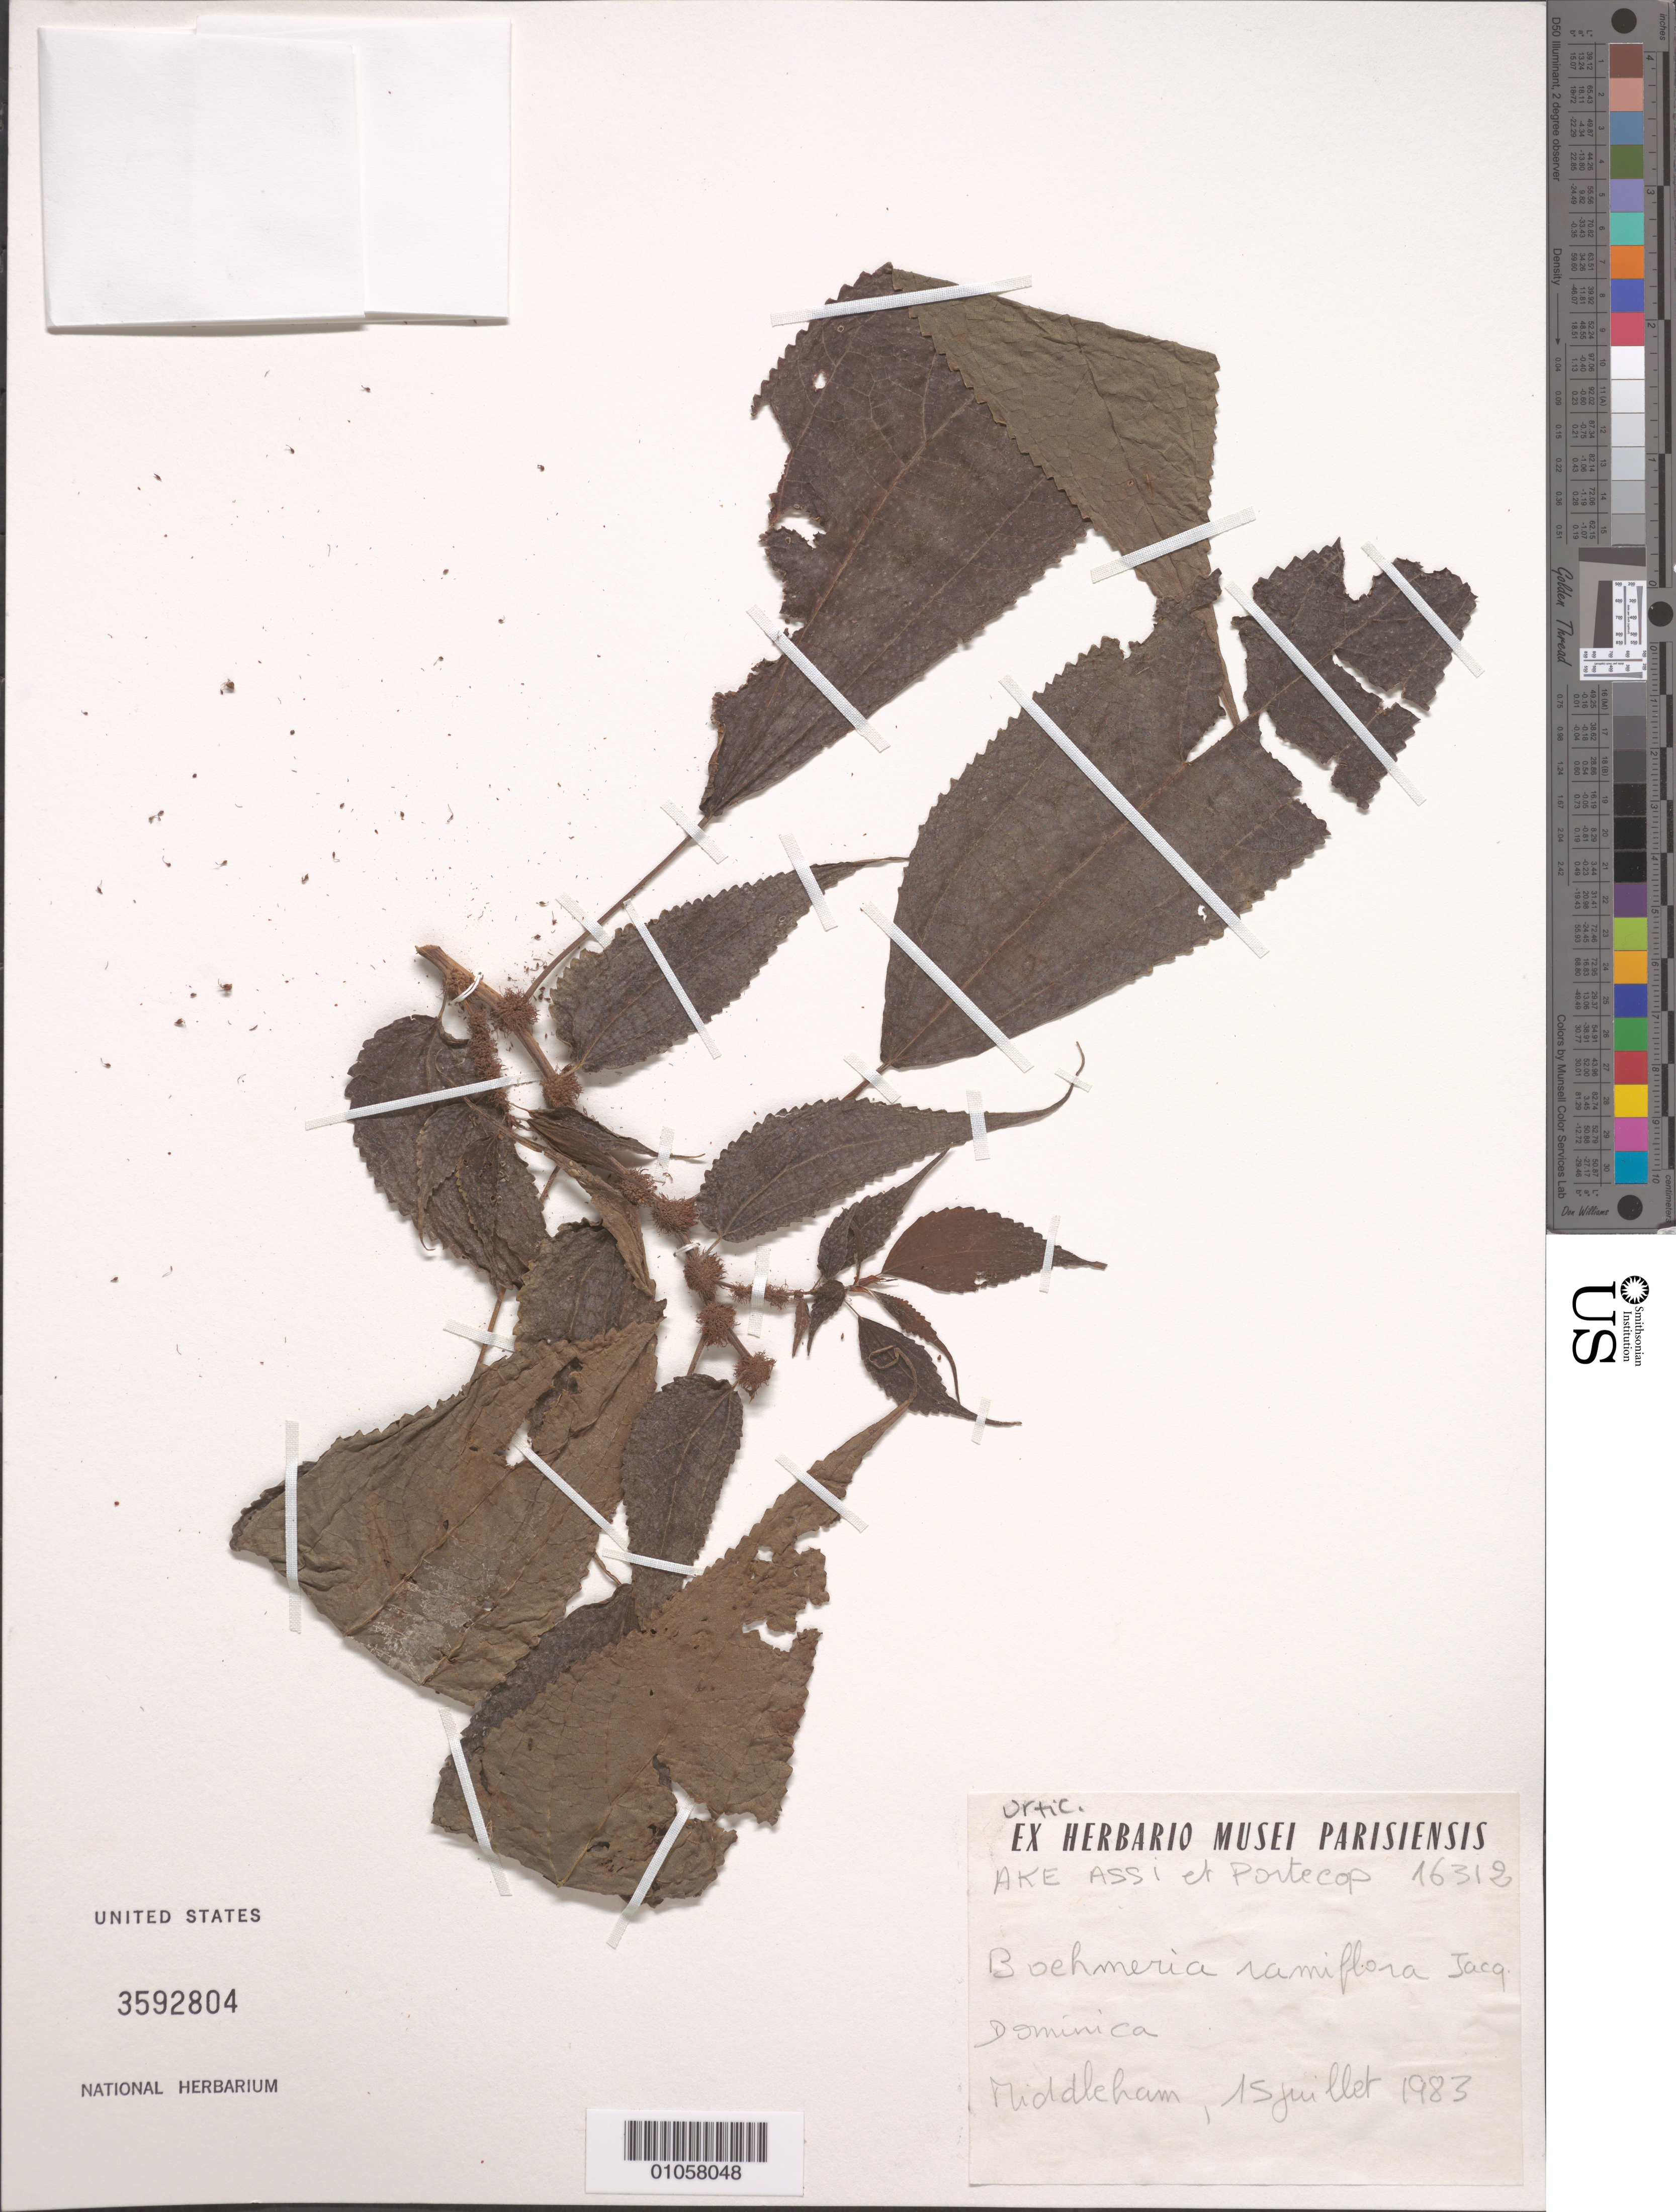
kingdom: Plantae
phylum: Tracheophyta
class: Magnoliopsida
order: Rosales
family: Urticaceae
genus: Boehmeria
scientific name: Boehmeria ramiflora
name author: Jacq.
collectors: A. Ake & -. Portecop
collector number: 16318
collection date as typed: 15 Jul 1983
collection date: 1983-07-15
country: Dominica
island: Dominica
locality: Middleham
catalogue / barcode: US 3582804